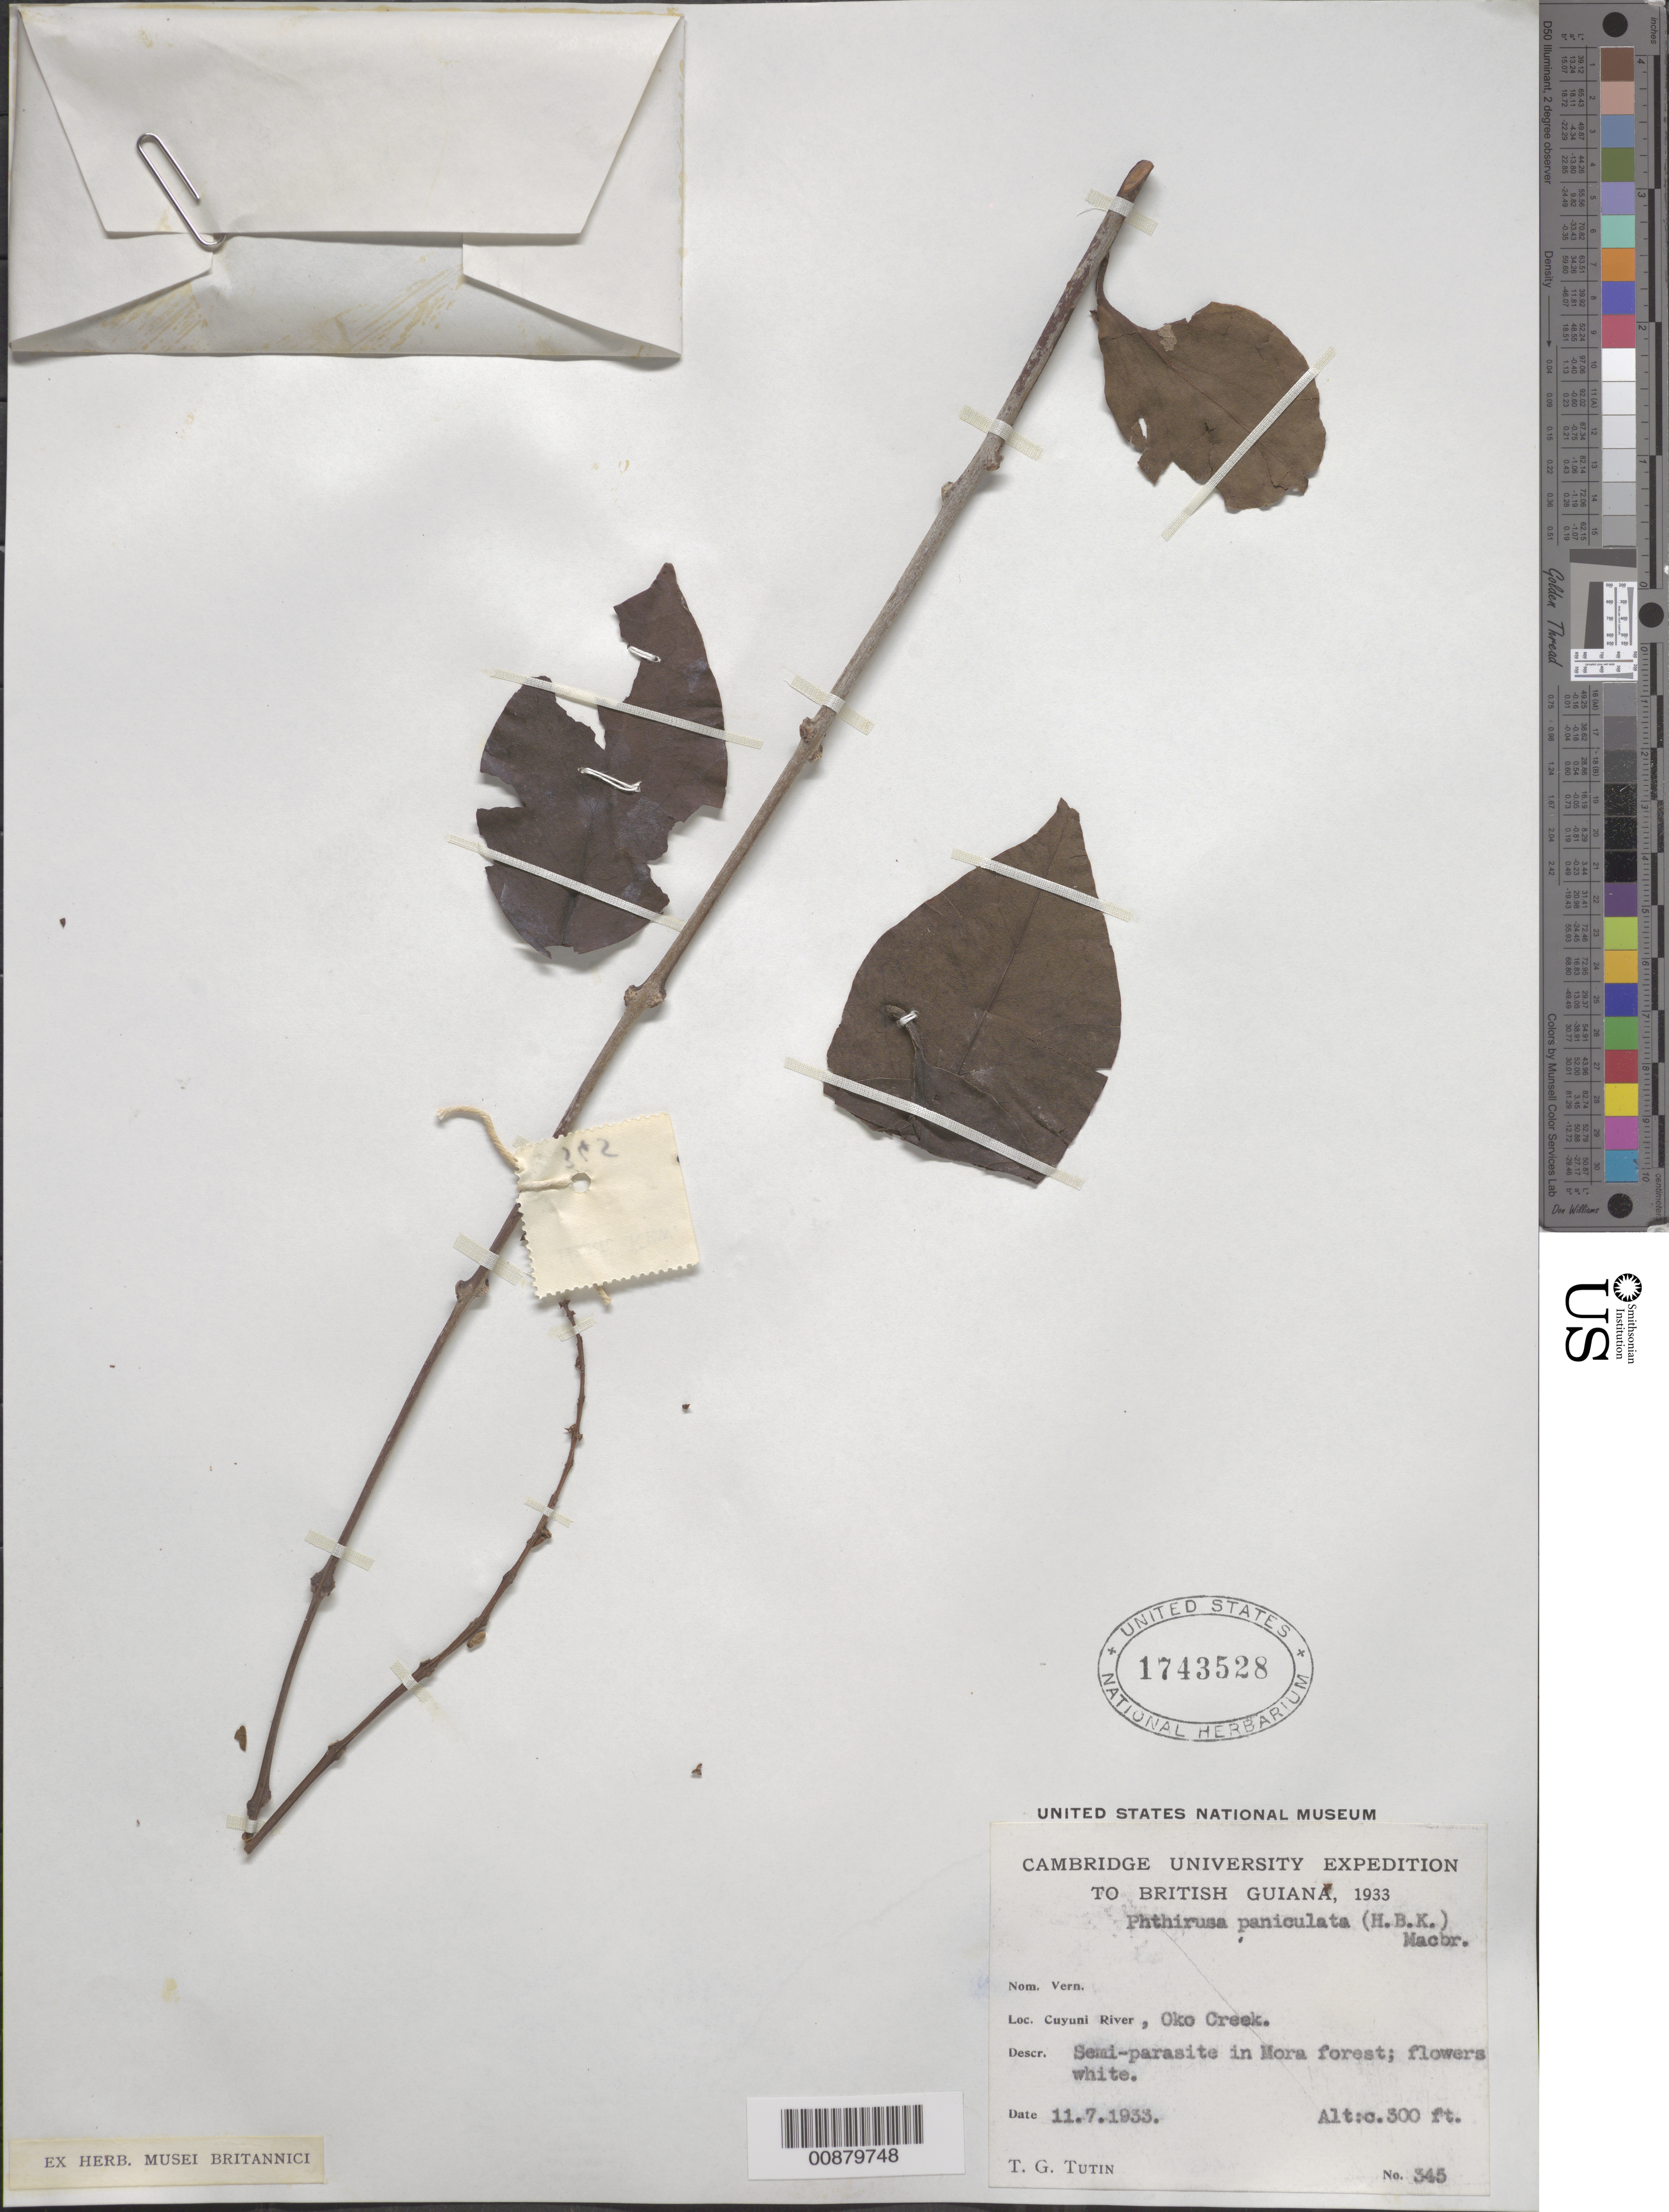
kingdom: Plantae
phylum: Tracheophyta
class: Magnoliopsida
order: Santalales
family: Loranthaceae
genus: Phthirusa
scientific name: Phthirusa stelis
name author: (L.) Kuijt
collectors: T. G. Tutin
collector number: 345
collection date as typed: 11-Jul-33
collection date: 1933-07-11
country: Guyana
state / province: Cuyuni-Mazaruni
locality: Oko Creek, Cuyuni R.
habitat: Mora forest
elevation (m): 91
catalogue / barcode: US 1743528